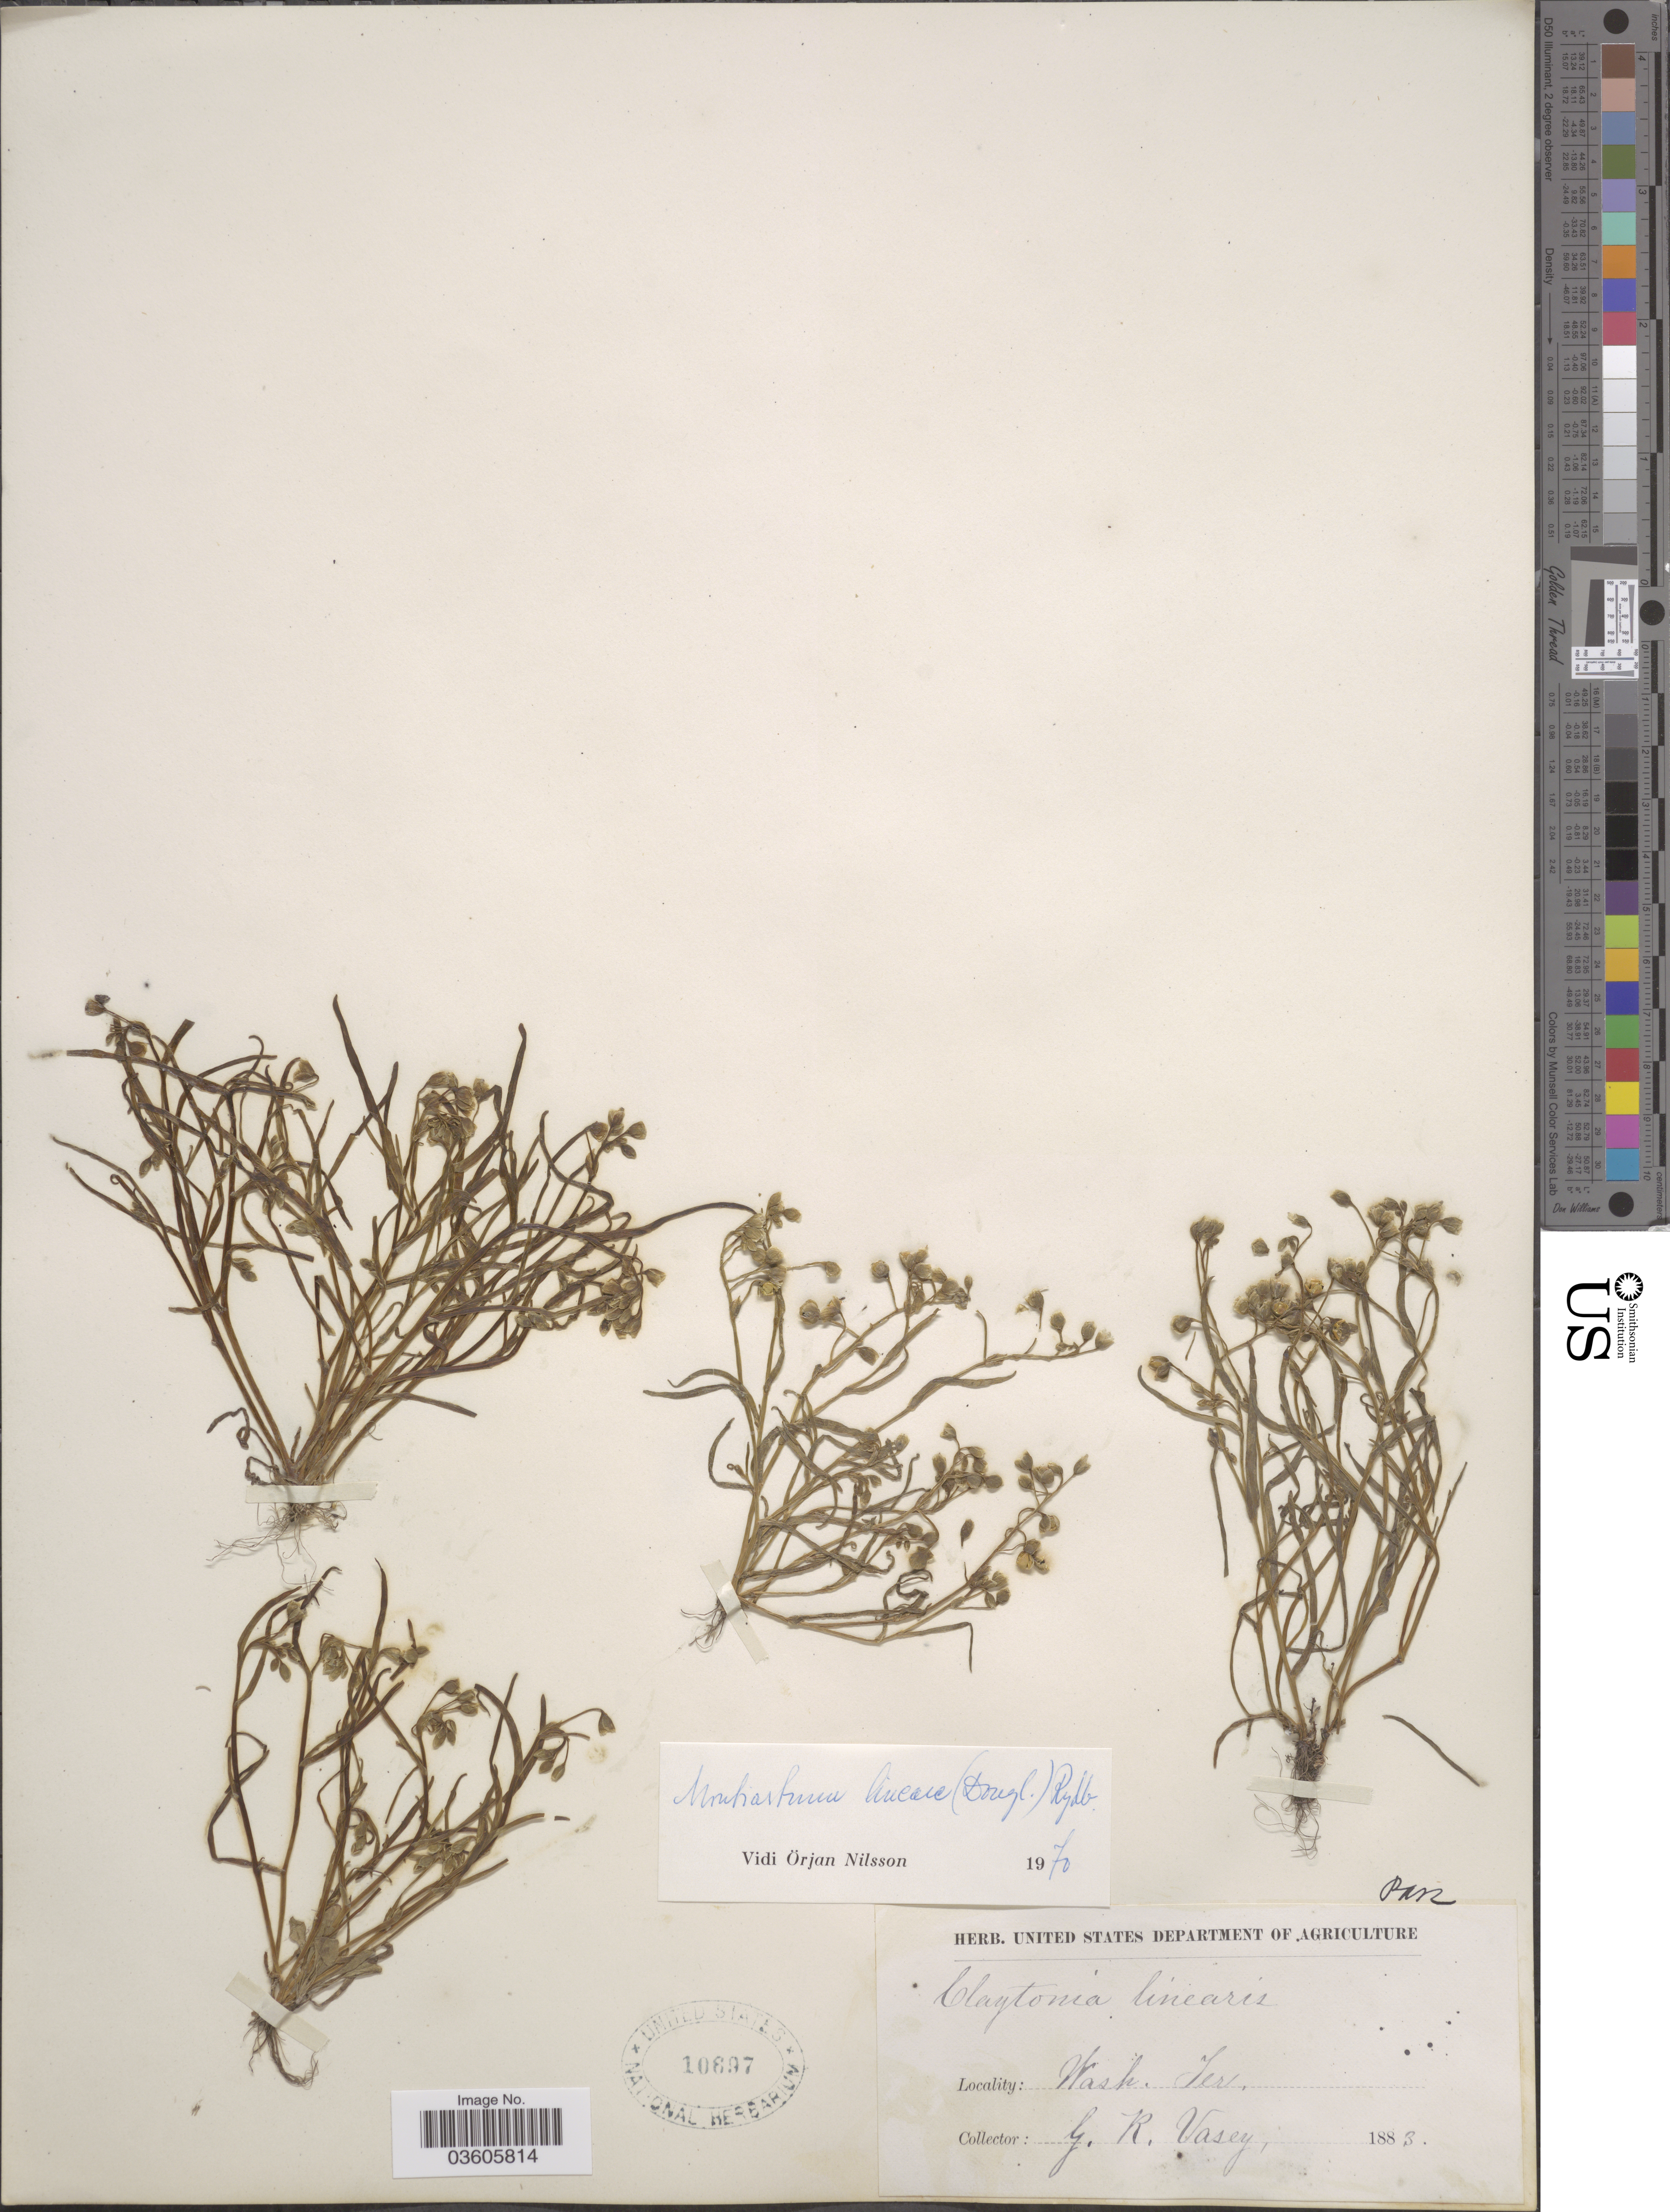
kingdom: Plantae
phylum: Tracheophyta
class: Magnoliopsida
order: Caryophyllales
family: Montiaceae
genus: Montia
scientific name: Montia linearis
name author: (Douglas) Greene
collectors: G. R. Vasey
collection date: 1883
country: United States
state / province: Washington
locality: Wash. Terr.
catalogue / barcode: US 10697